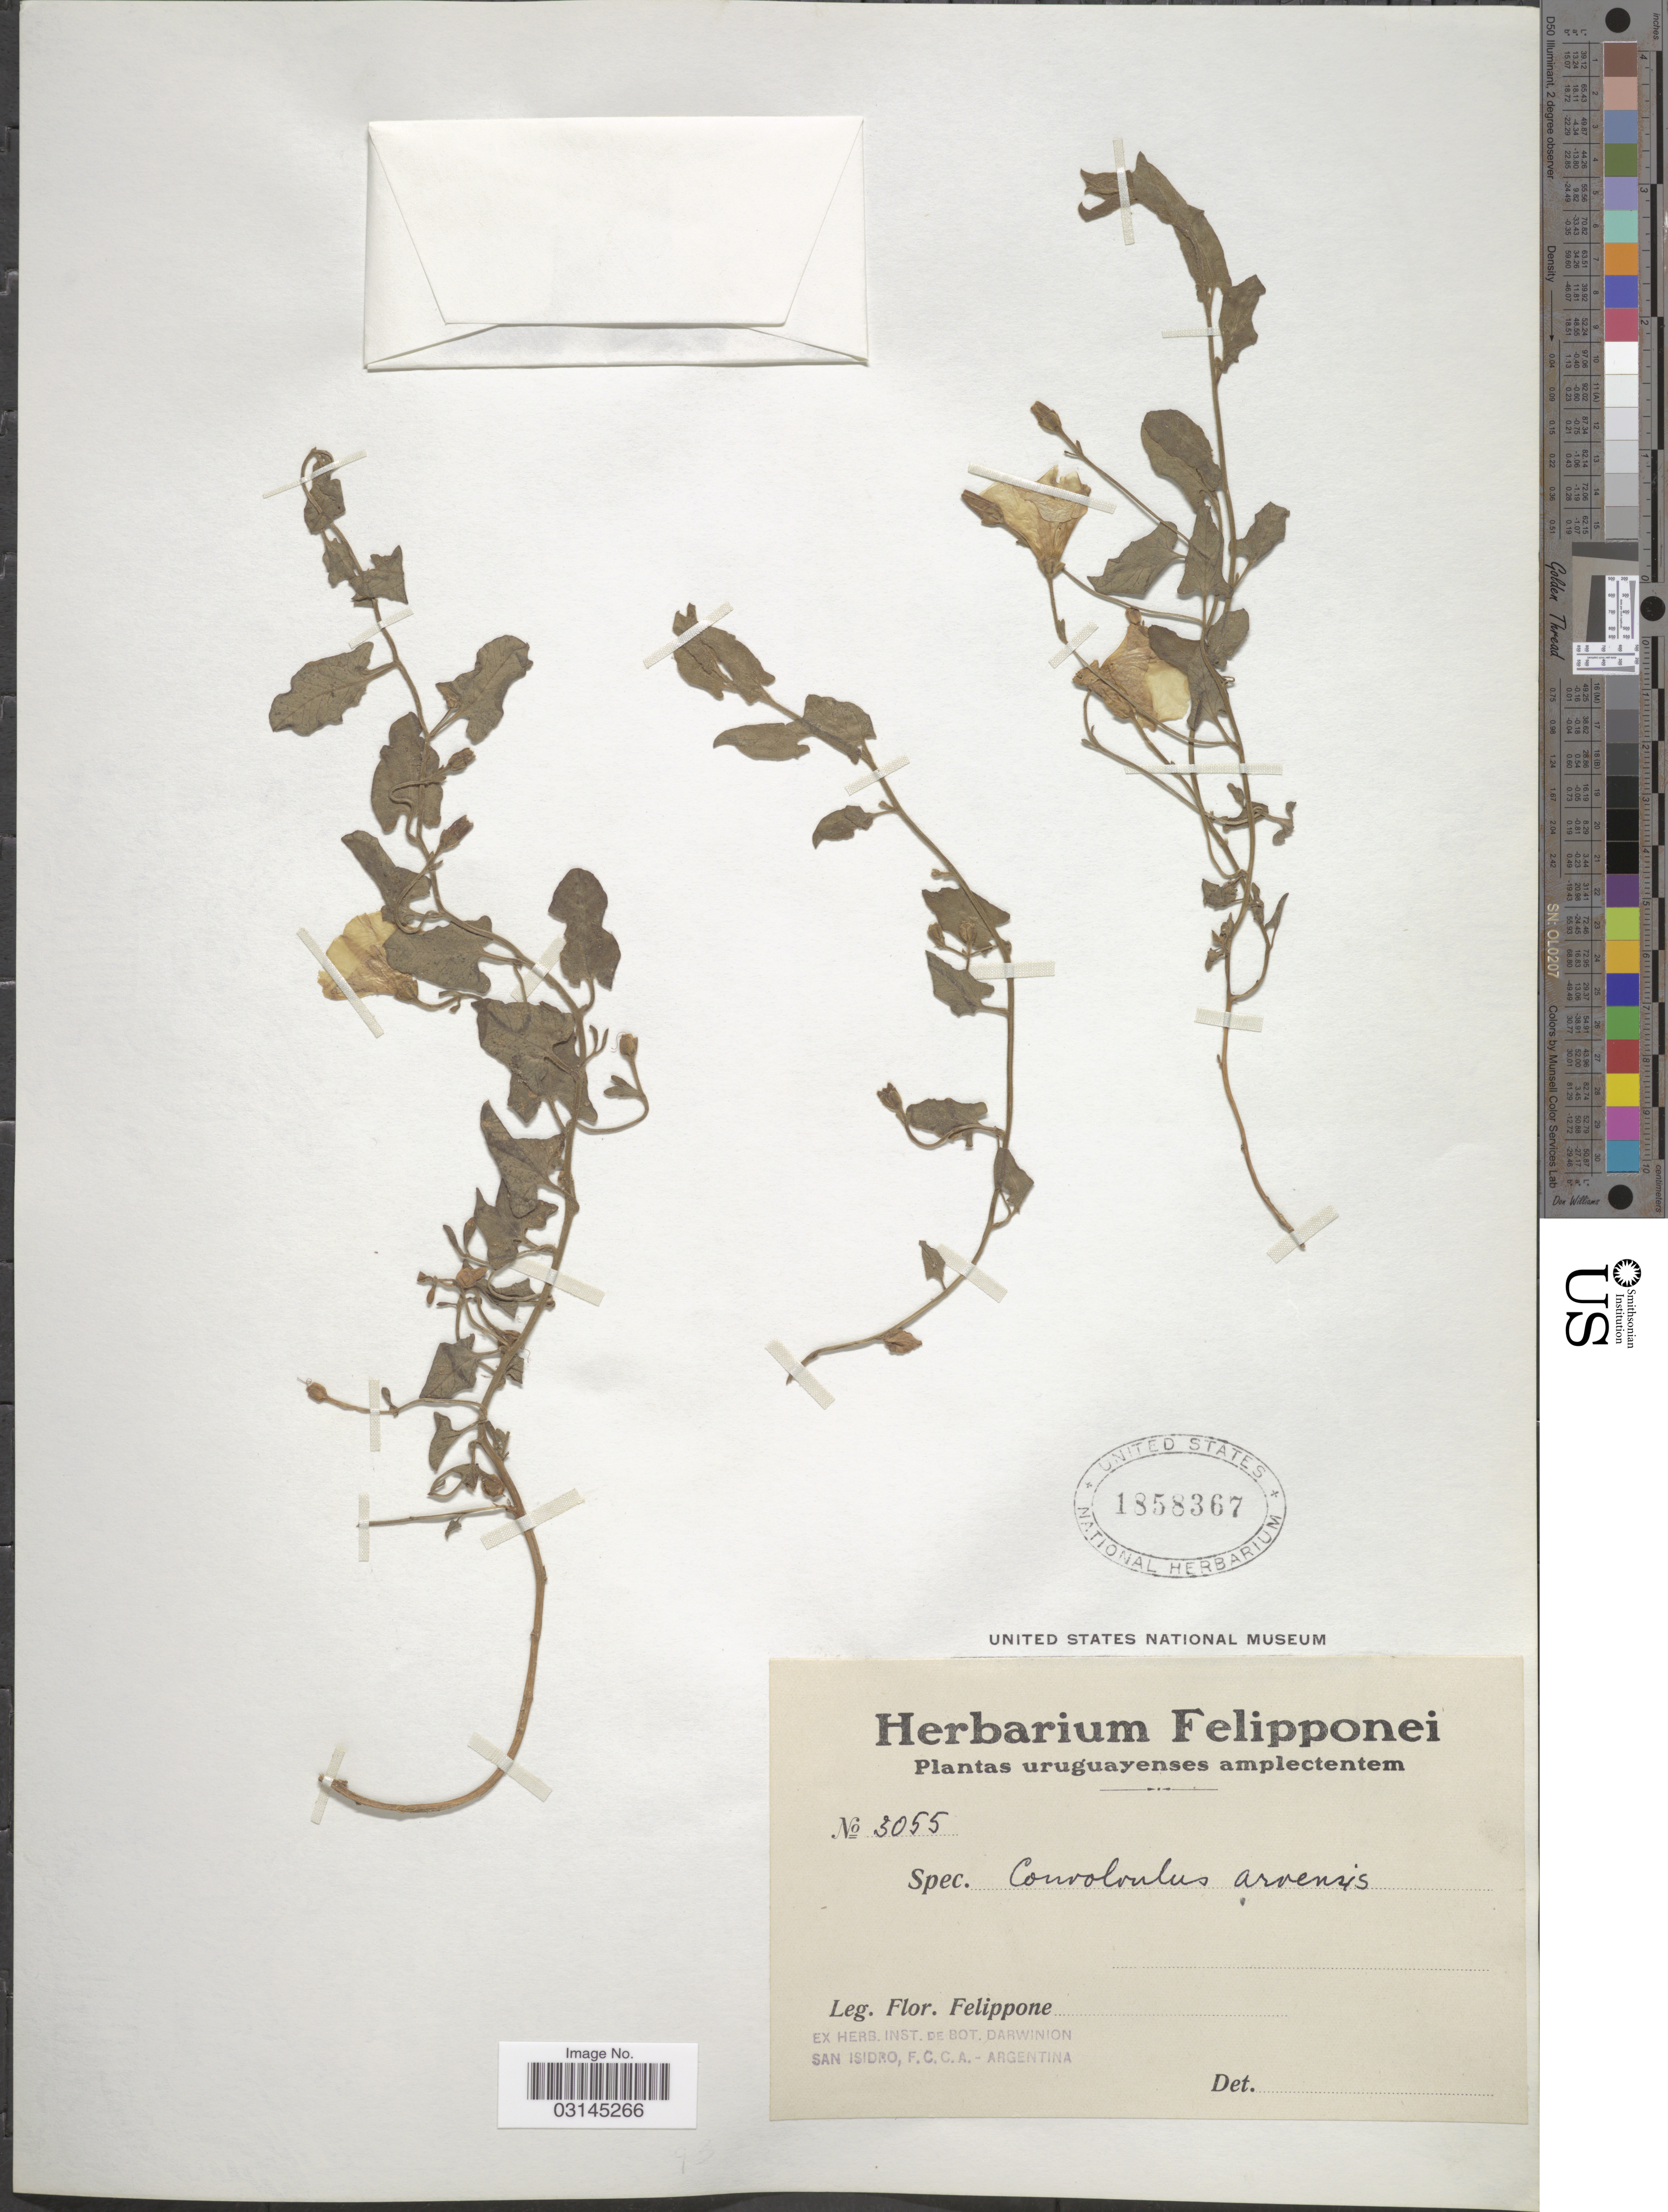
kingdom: Plantae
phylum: Tracheophyta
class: Magnoliopsida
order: Solanales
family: Convolvulaceae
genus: Convolvulus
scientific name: Convolvulus arvensis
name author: L.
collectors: F. Felippone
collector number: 3055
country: Uruguay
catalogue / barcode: US 1858367